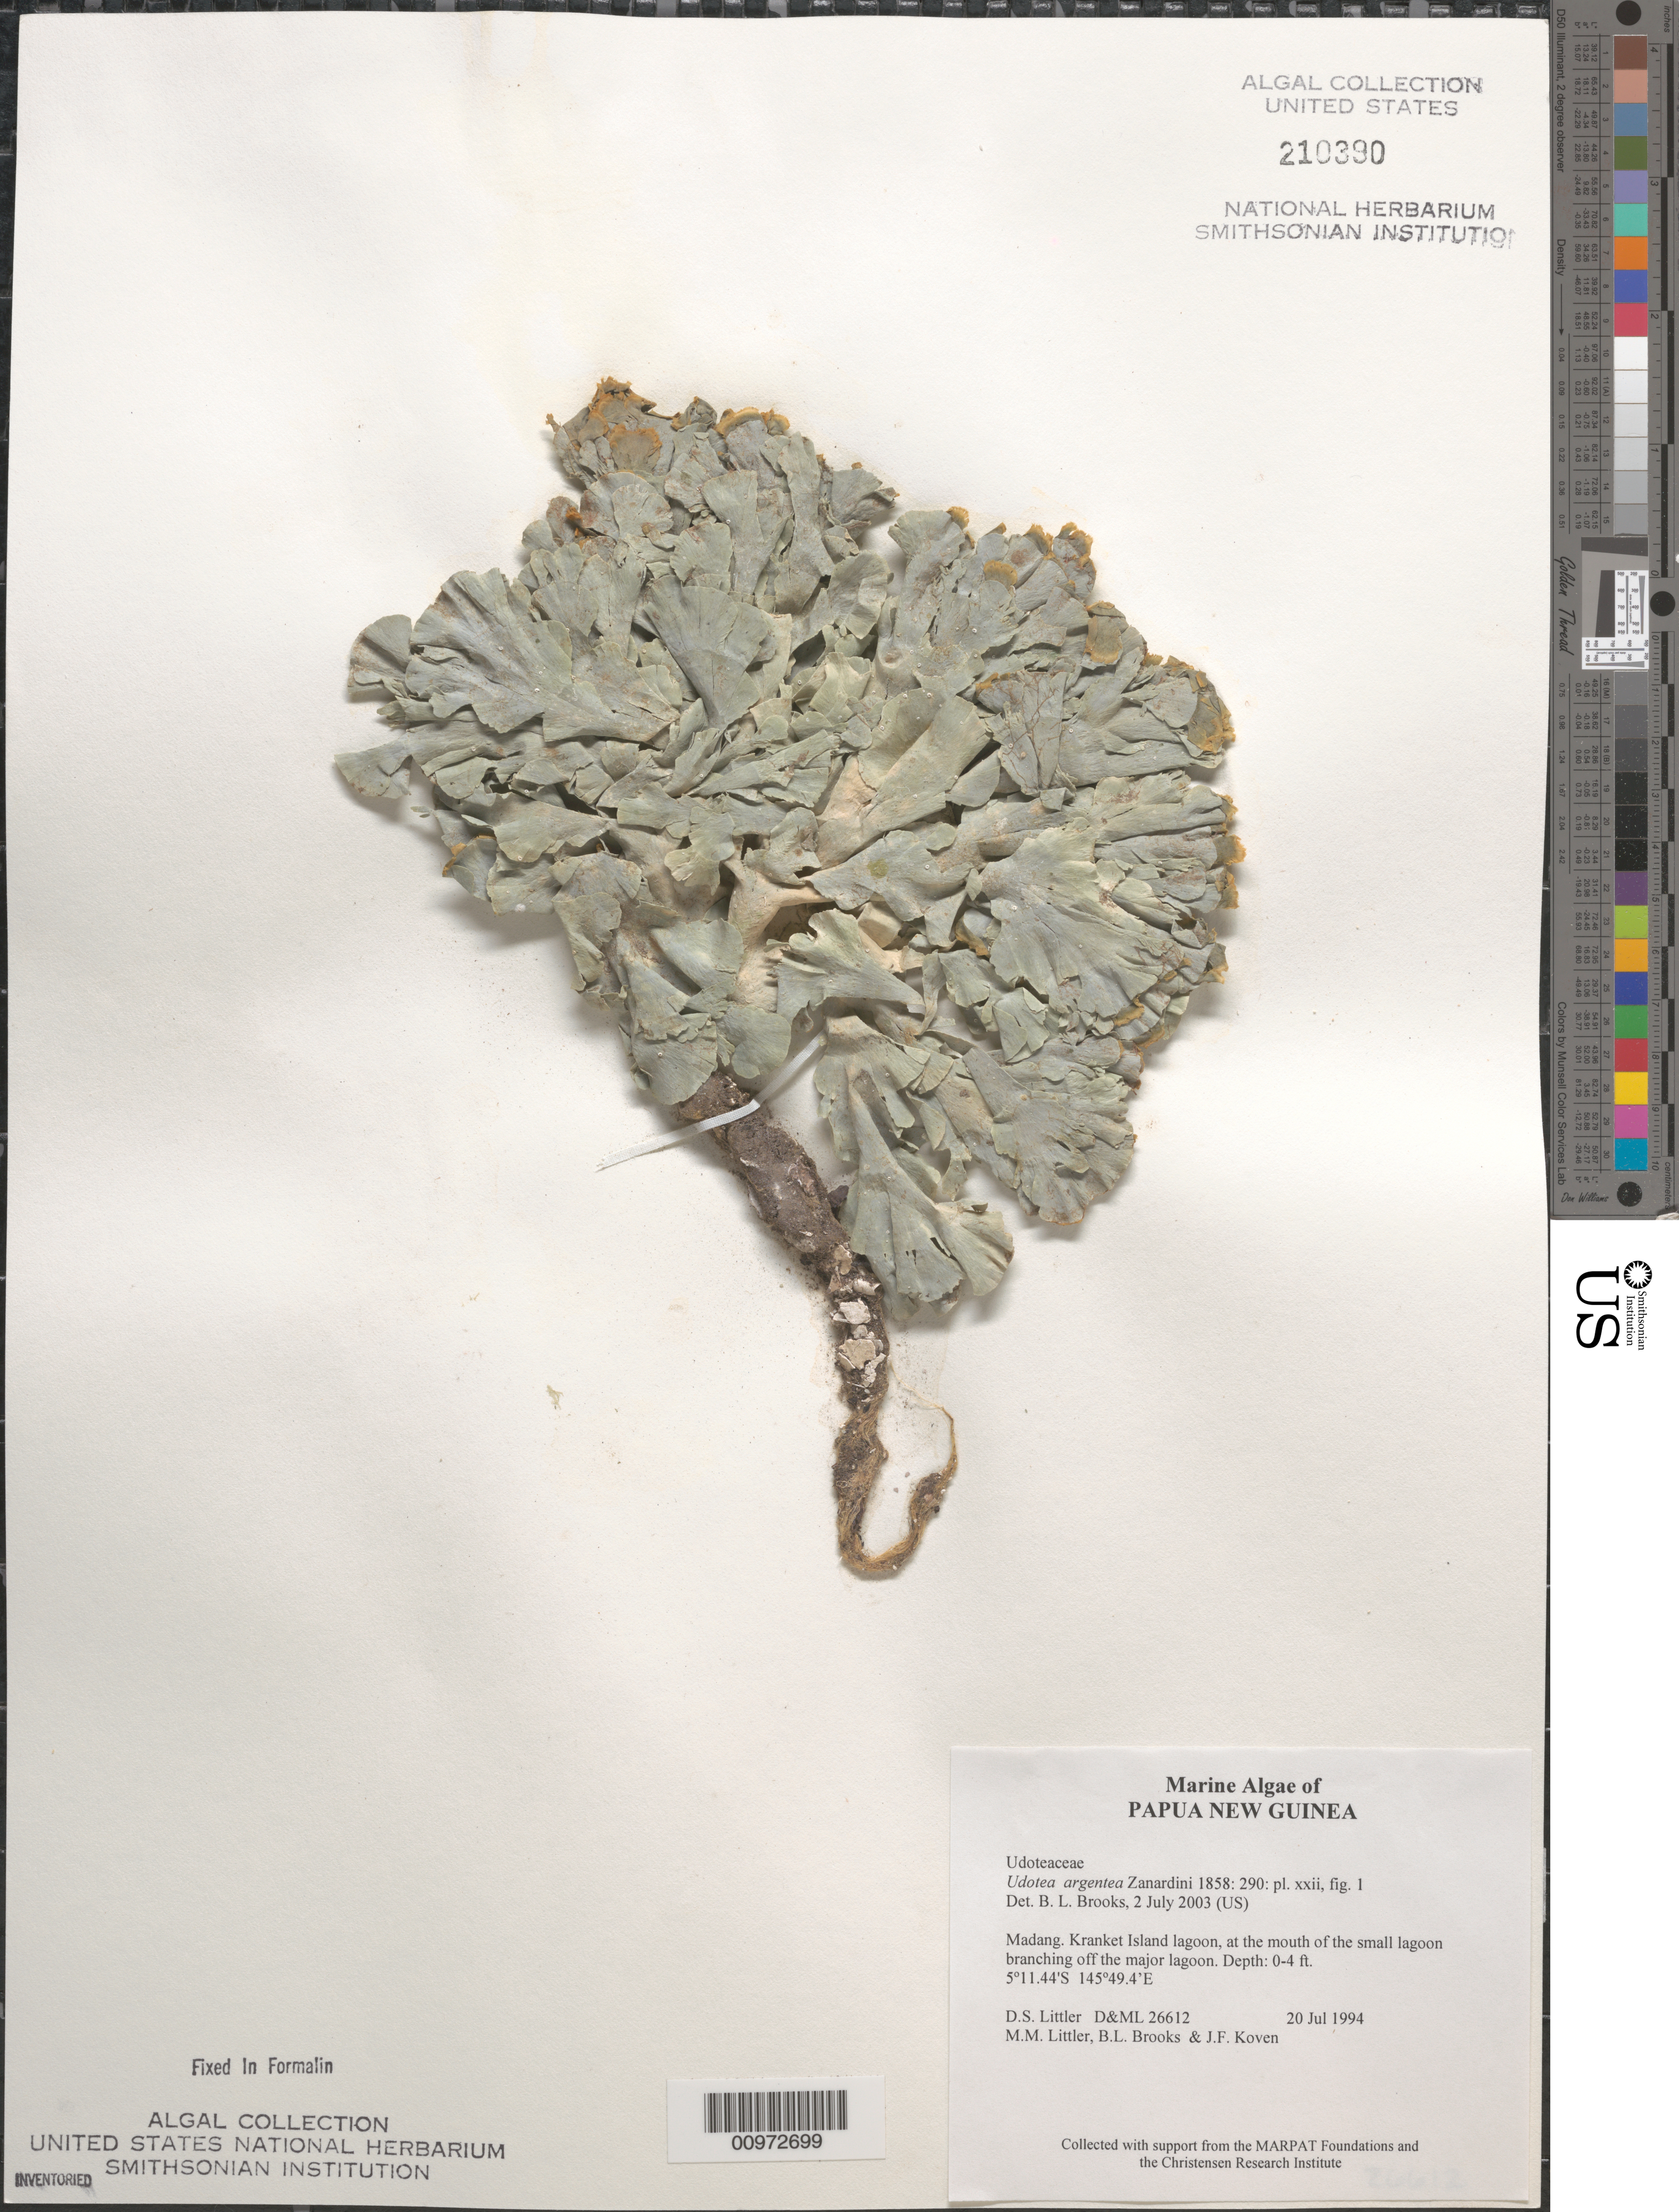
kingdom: Plantae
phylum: Chlorophyta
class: Ulvophyceae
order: Bryopsidales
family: Udoteaceae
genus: Udotea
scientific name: Udotea argentea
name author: Zanardini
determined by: Brooks, B. L., (BOT), Smithsonian Institution - National Museum of Natural History (UNITED STATES)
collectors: D. S. Littler, M. M. Littler, B. Brooks & J. Koven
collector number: D&ML 26612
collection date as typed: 20 Jul 1994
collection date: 1994-07-20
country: Papua New Guinea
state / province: Madang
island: Kranket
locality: Kranket Island lagoon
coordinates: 5 11.44'S, 145 49.4'E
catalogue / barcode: US 210390